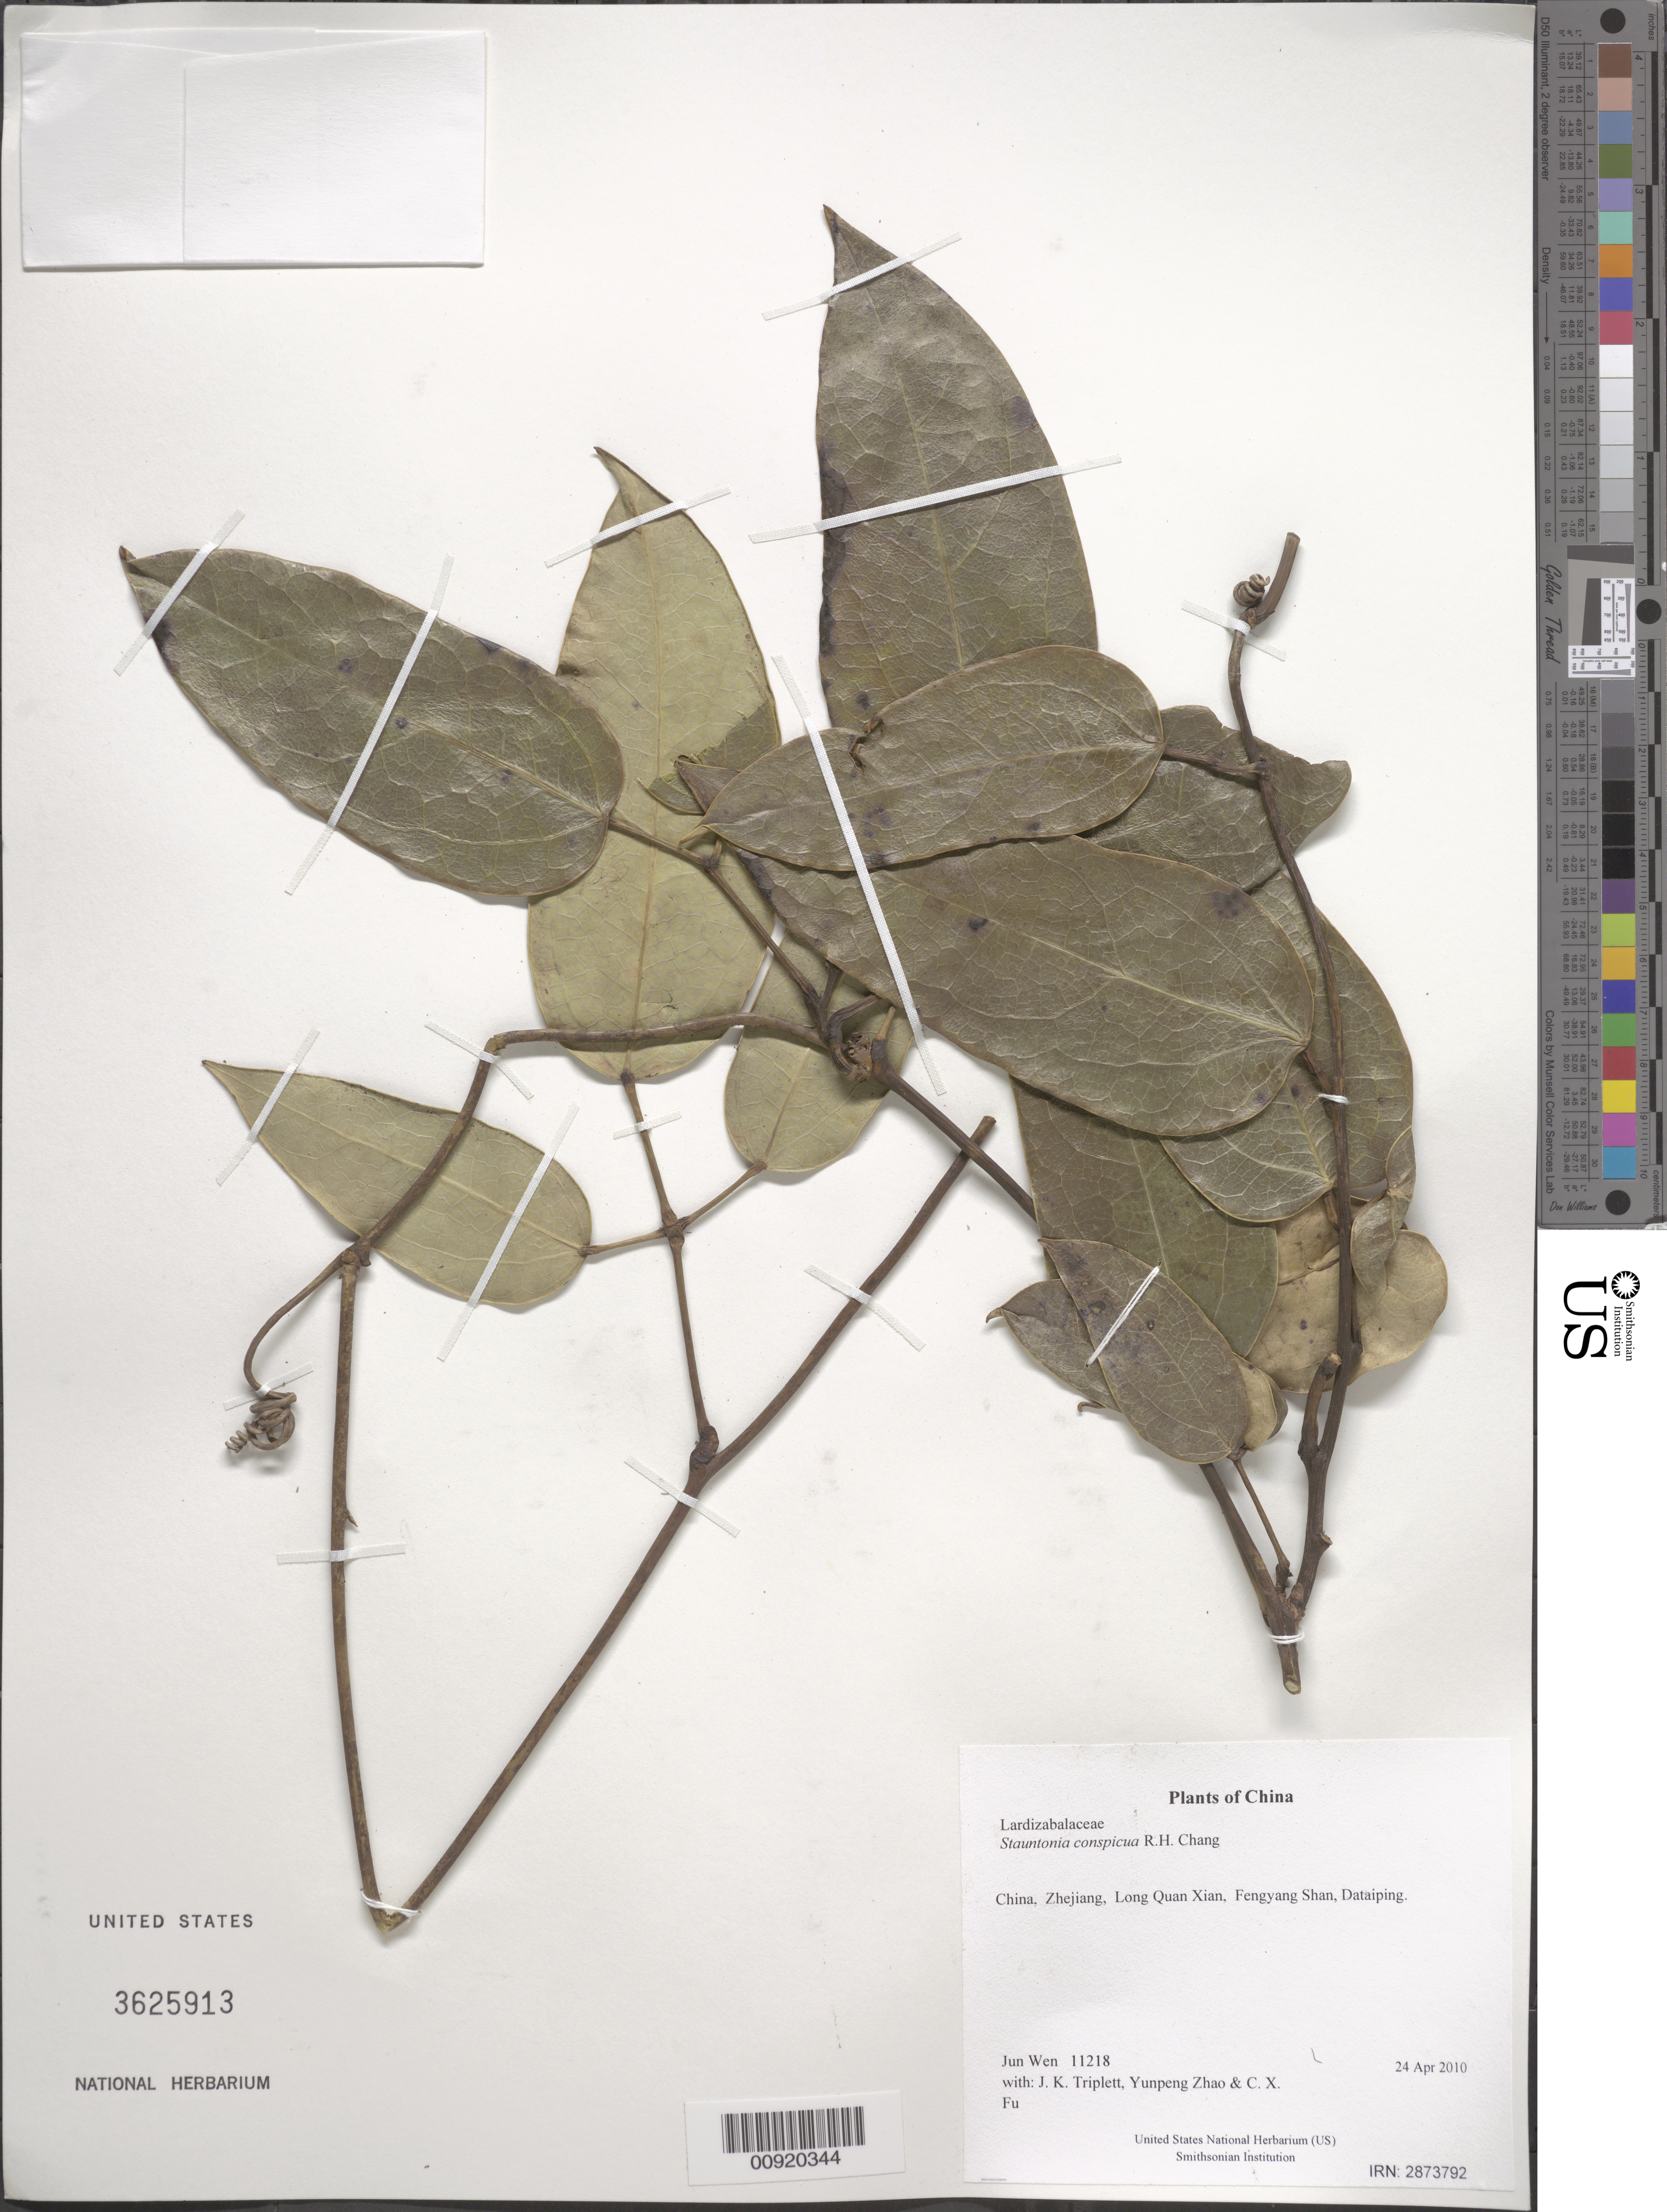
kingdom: Plantae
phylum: Tracheophyta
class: Magnoliopsida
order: Ranunculales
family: Lardizabalaceae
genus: Stauntonia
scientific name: Stauntonia conspicua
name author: R.H. Chang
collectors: J. Wen, J. K. Triplett, Yunpeng Zhao & C. X. Fu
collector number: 11218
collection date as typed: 24 Apr 2010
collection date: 2010-04-24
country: China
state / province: Zhejiang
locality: Long Quan Xian, Fengyang Shan, Dataiping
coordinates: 27 54 52.33 N, 119 10 12.54 E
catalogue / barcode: US 3625913